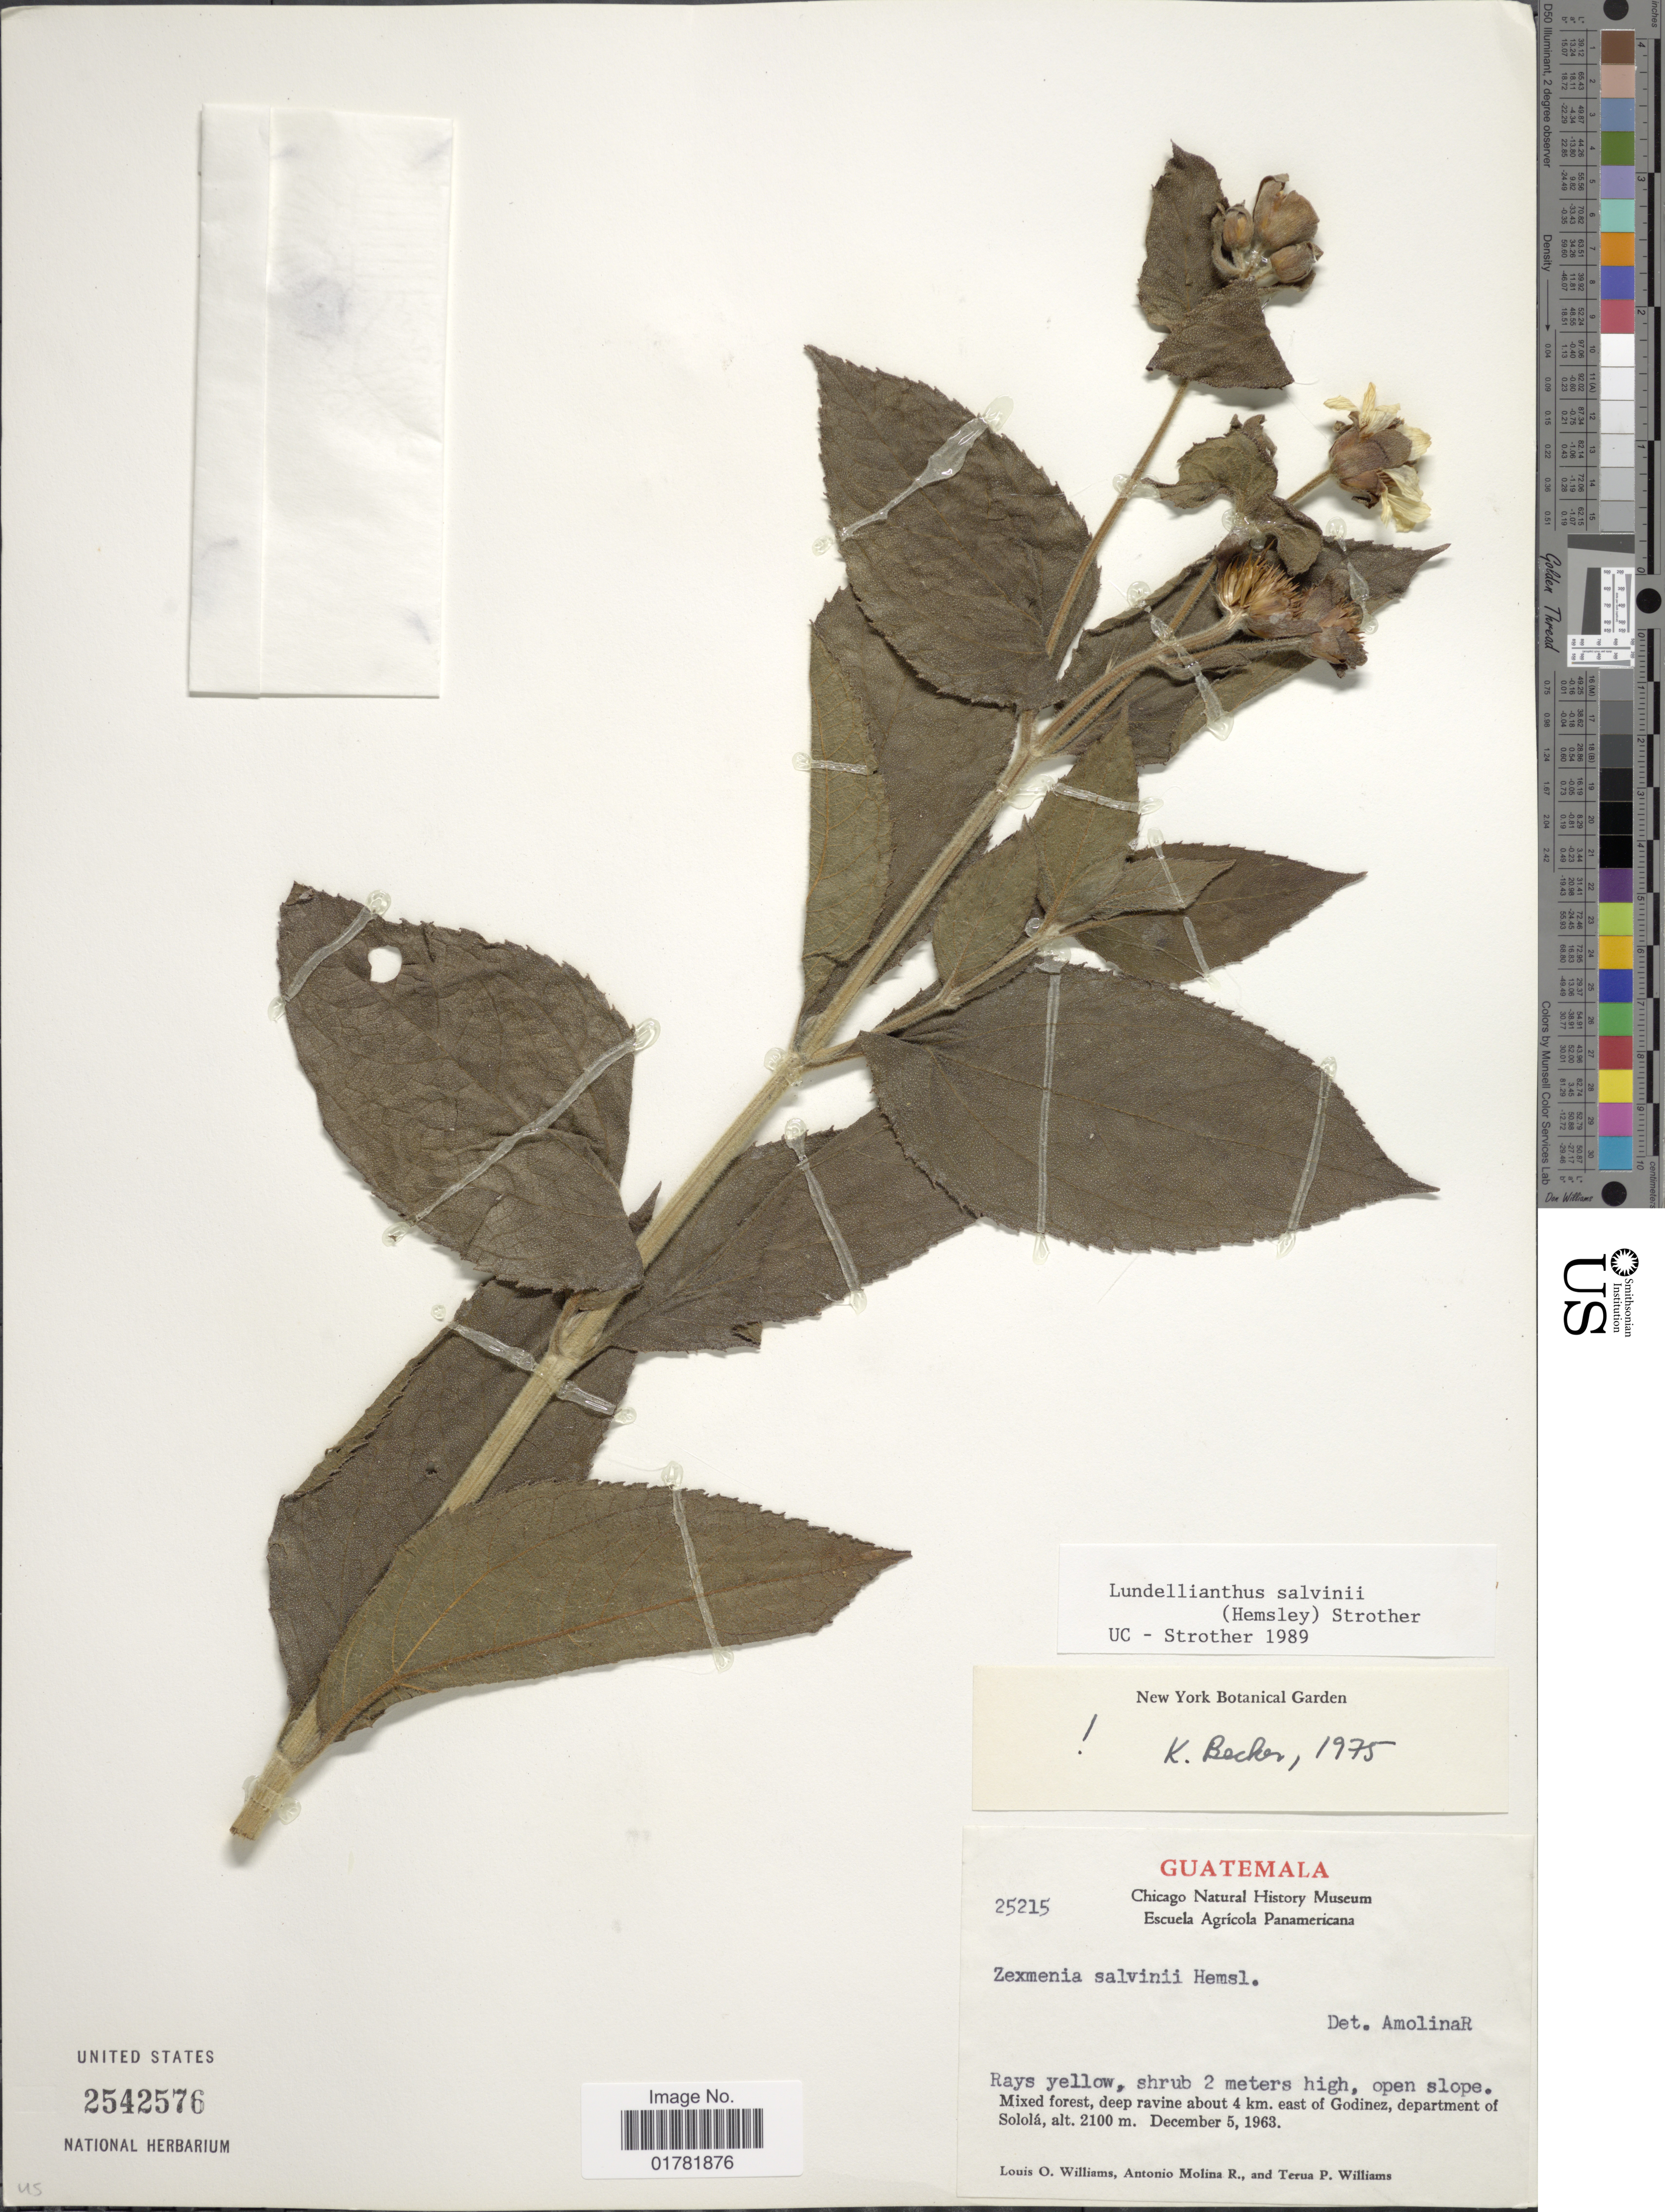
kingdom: Plantae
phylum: Tracheophyta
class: Magnoliopsida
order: Asterales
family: Asteraceae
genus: Lundellianthus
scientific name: Lundellianthus salvinii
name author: (Hemsl.) Strother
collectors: L. O. Williams, A. Molina R. & T. P. Williams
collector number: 25215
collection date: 1963-12-05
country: Guatemala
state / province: Sololá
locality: Mixed forest, deep ravine about 4 km. east of Godinez, department of Sololá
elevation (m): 2100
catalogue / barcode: US 2542576